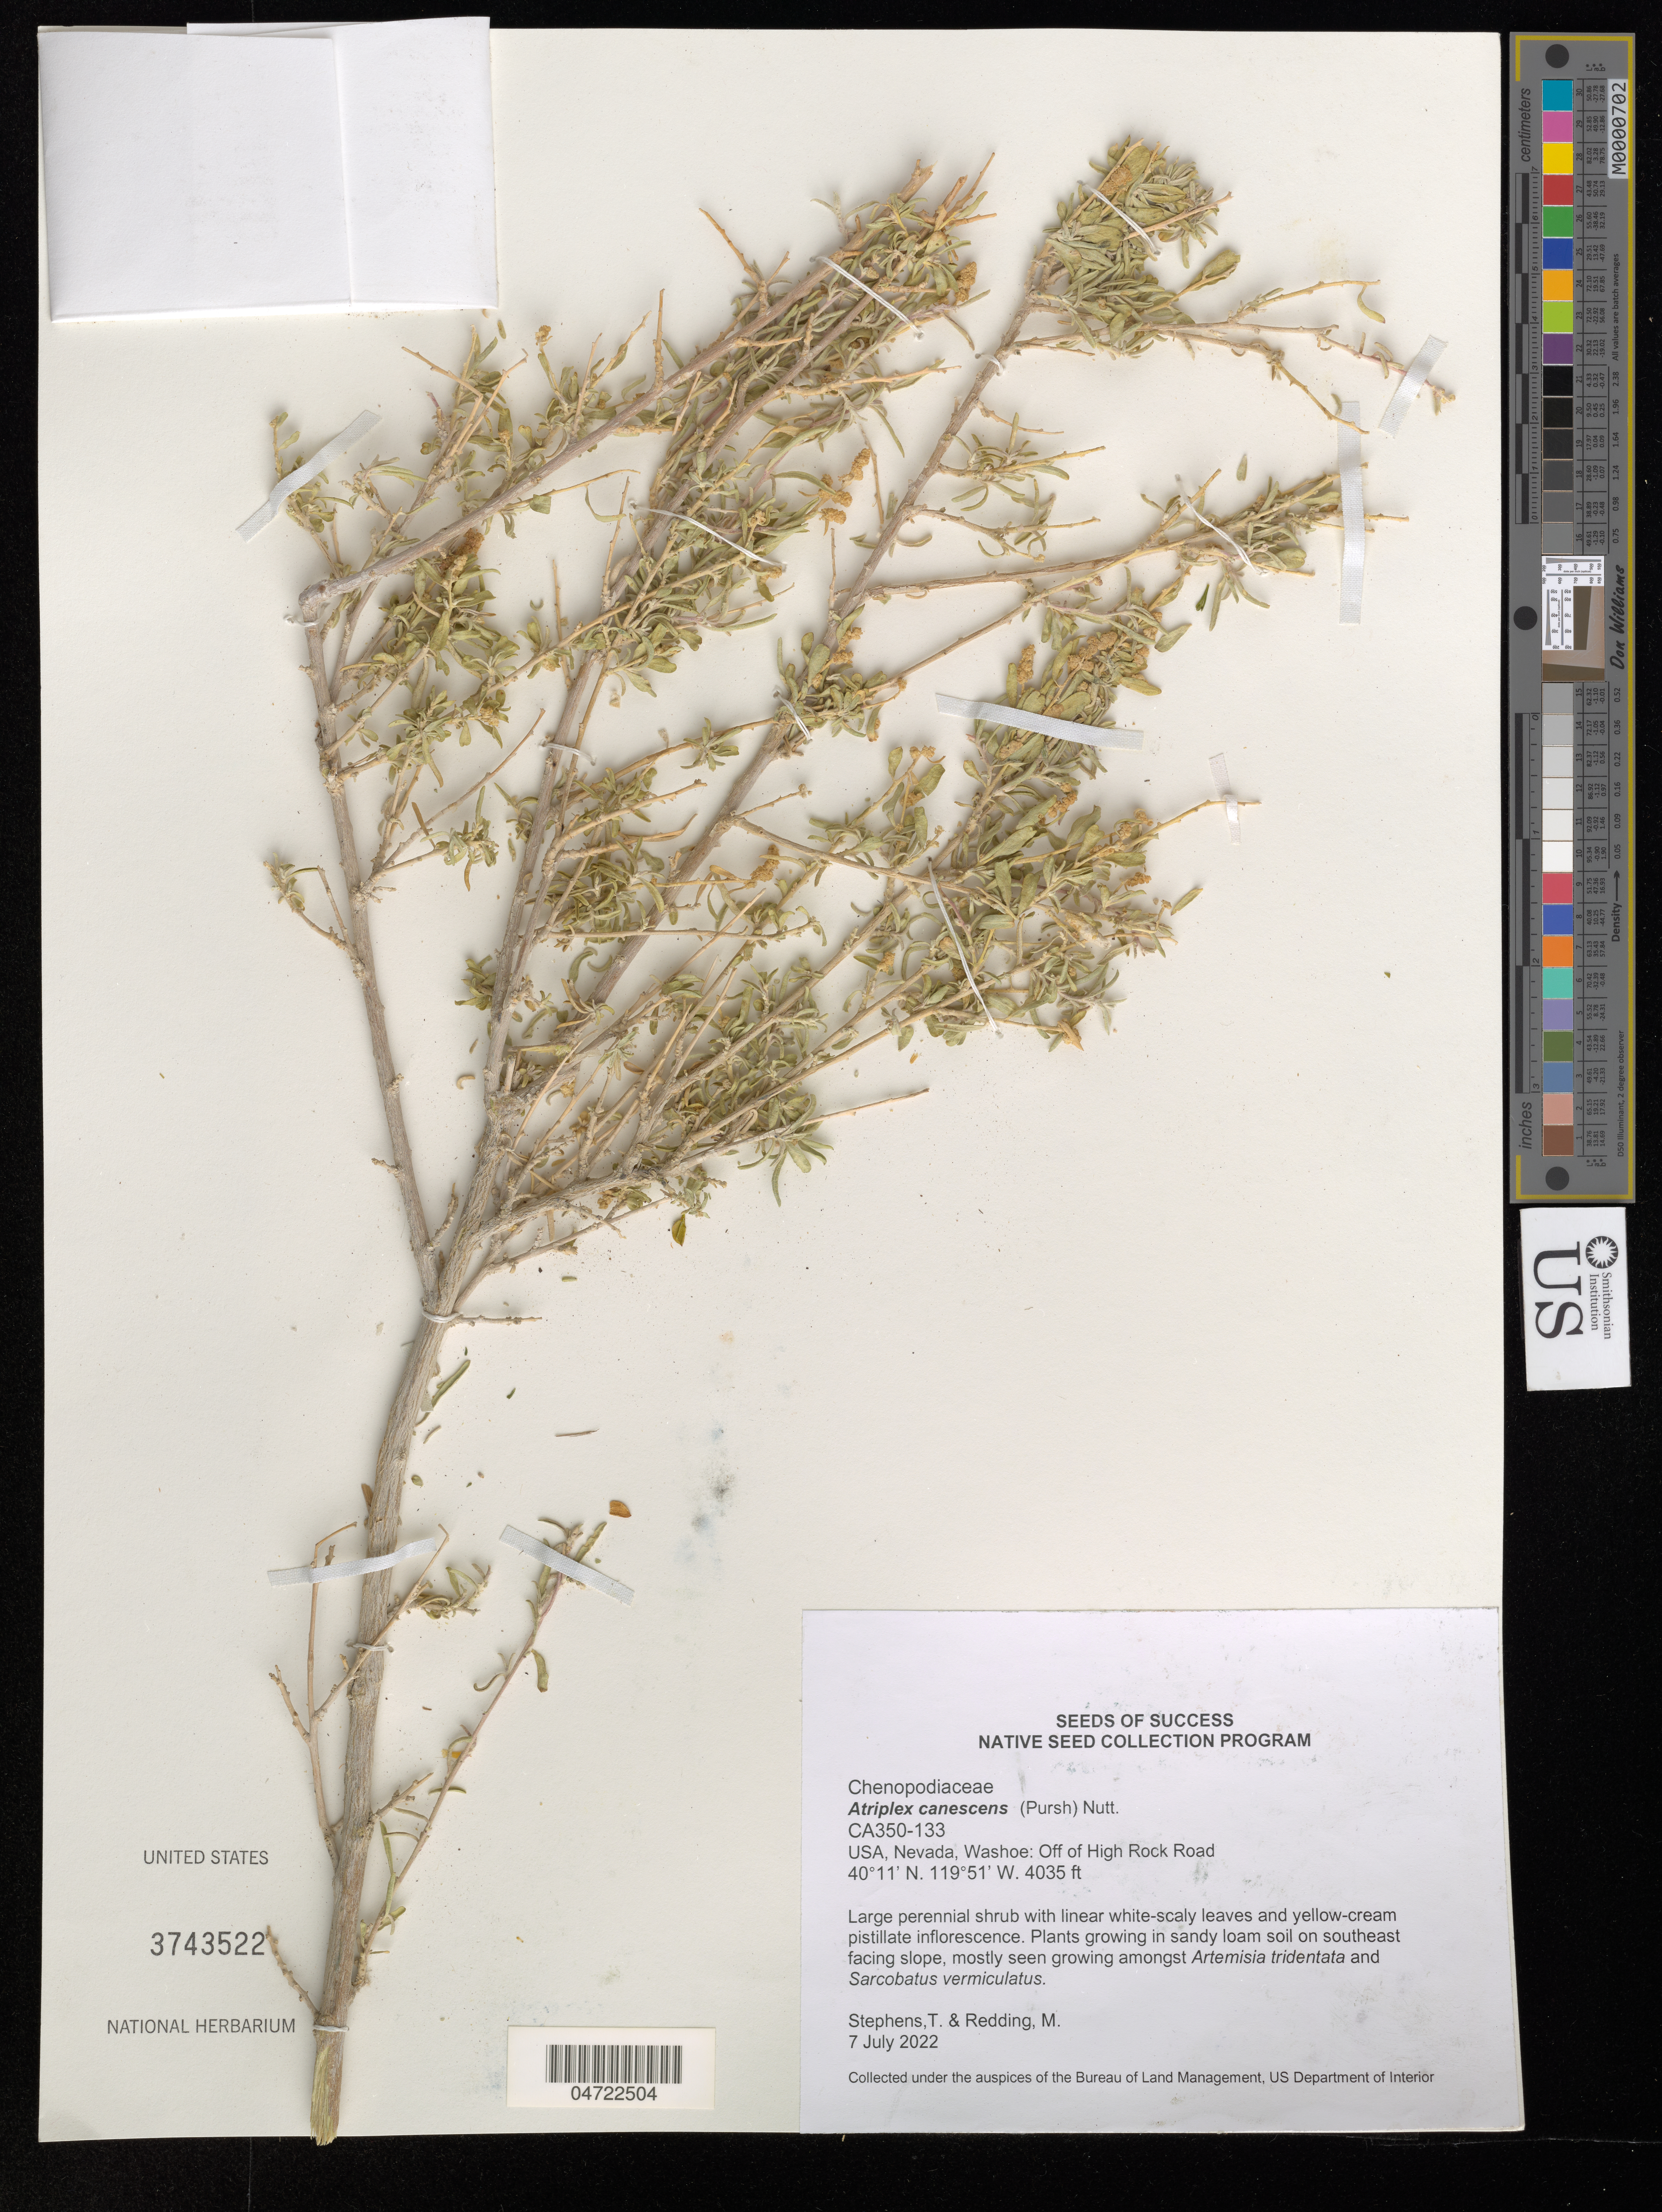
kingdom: Plantae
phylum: Tracheophyta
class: Magnoliopsida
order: Caryophyllales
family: Amaranthaceae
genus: Atriplex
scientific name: Atriplex canescens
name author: (Pursh) Nutt.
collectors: T. Stephens & M. Redding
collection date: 2022-07-07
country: United States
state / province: Nevada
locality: Washoe: Off of High Rock Road.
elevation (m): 1230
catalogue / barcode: US 3743522